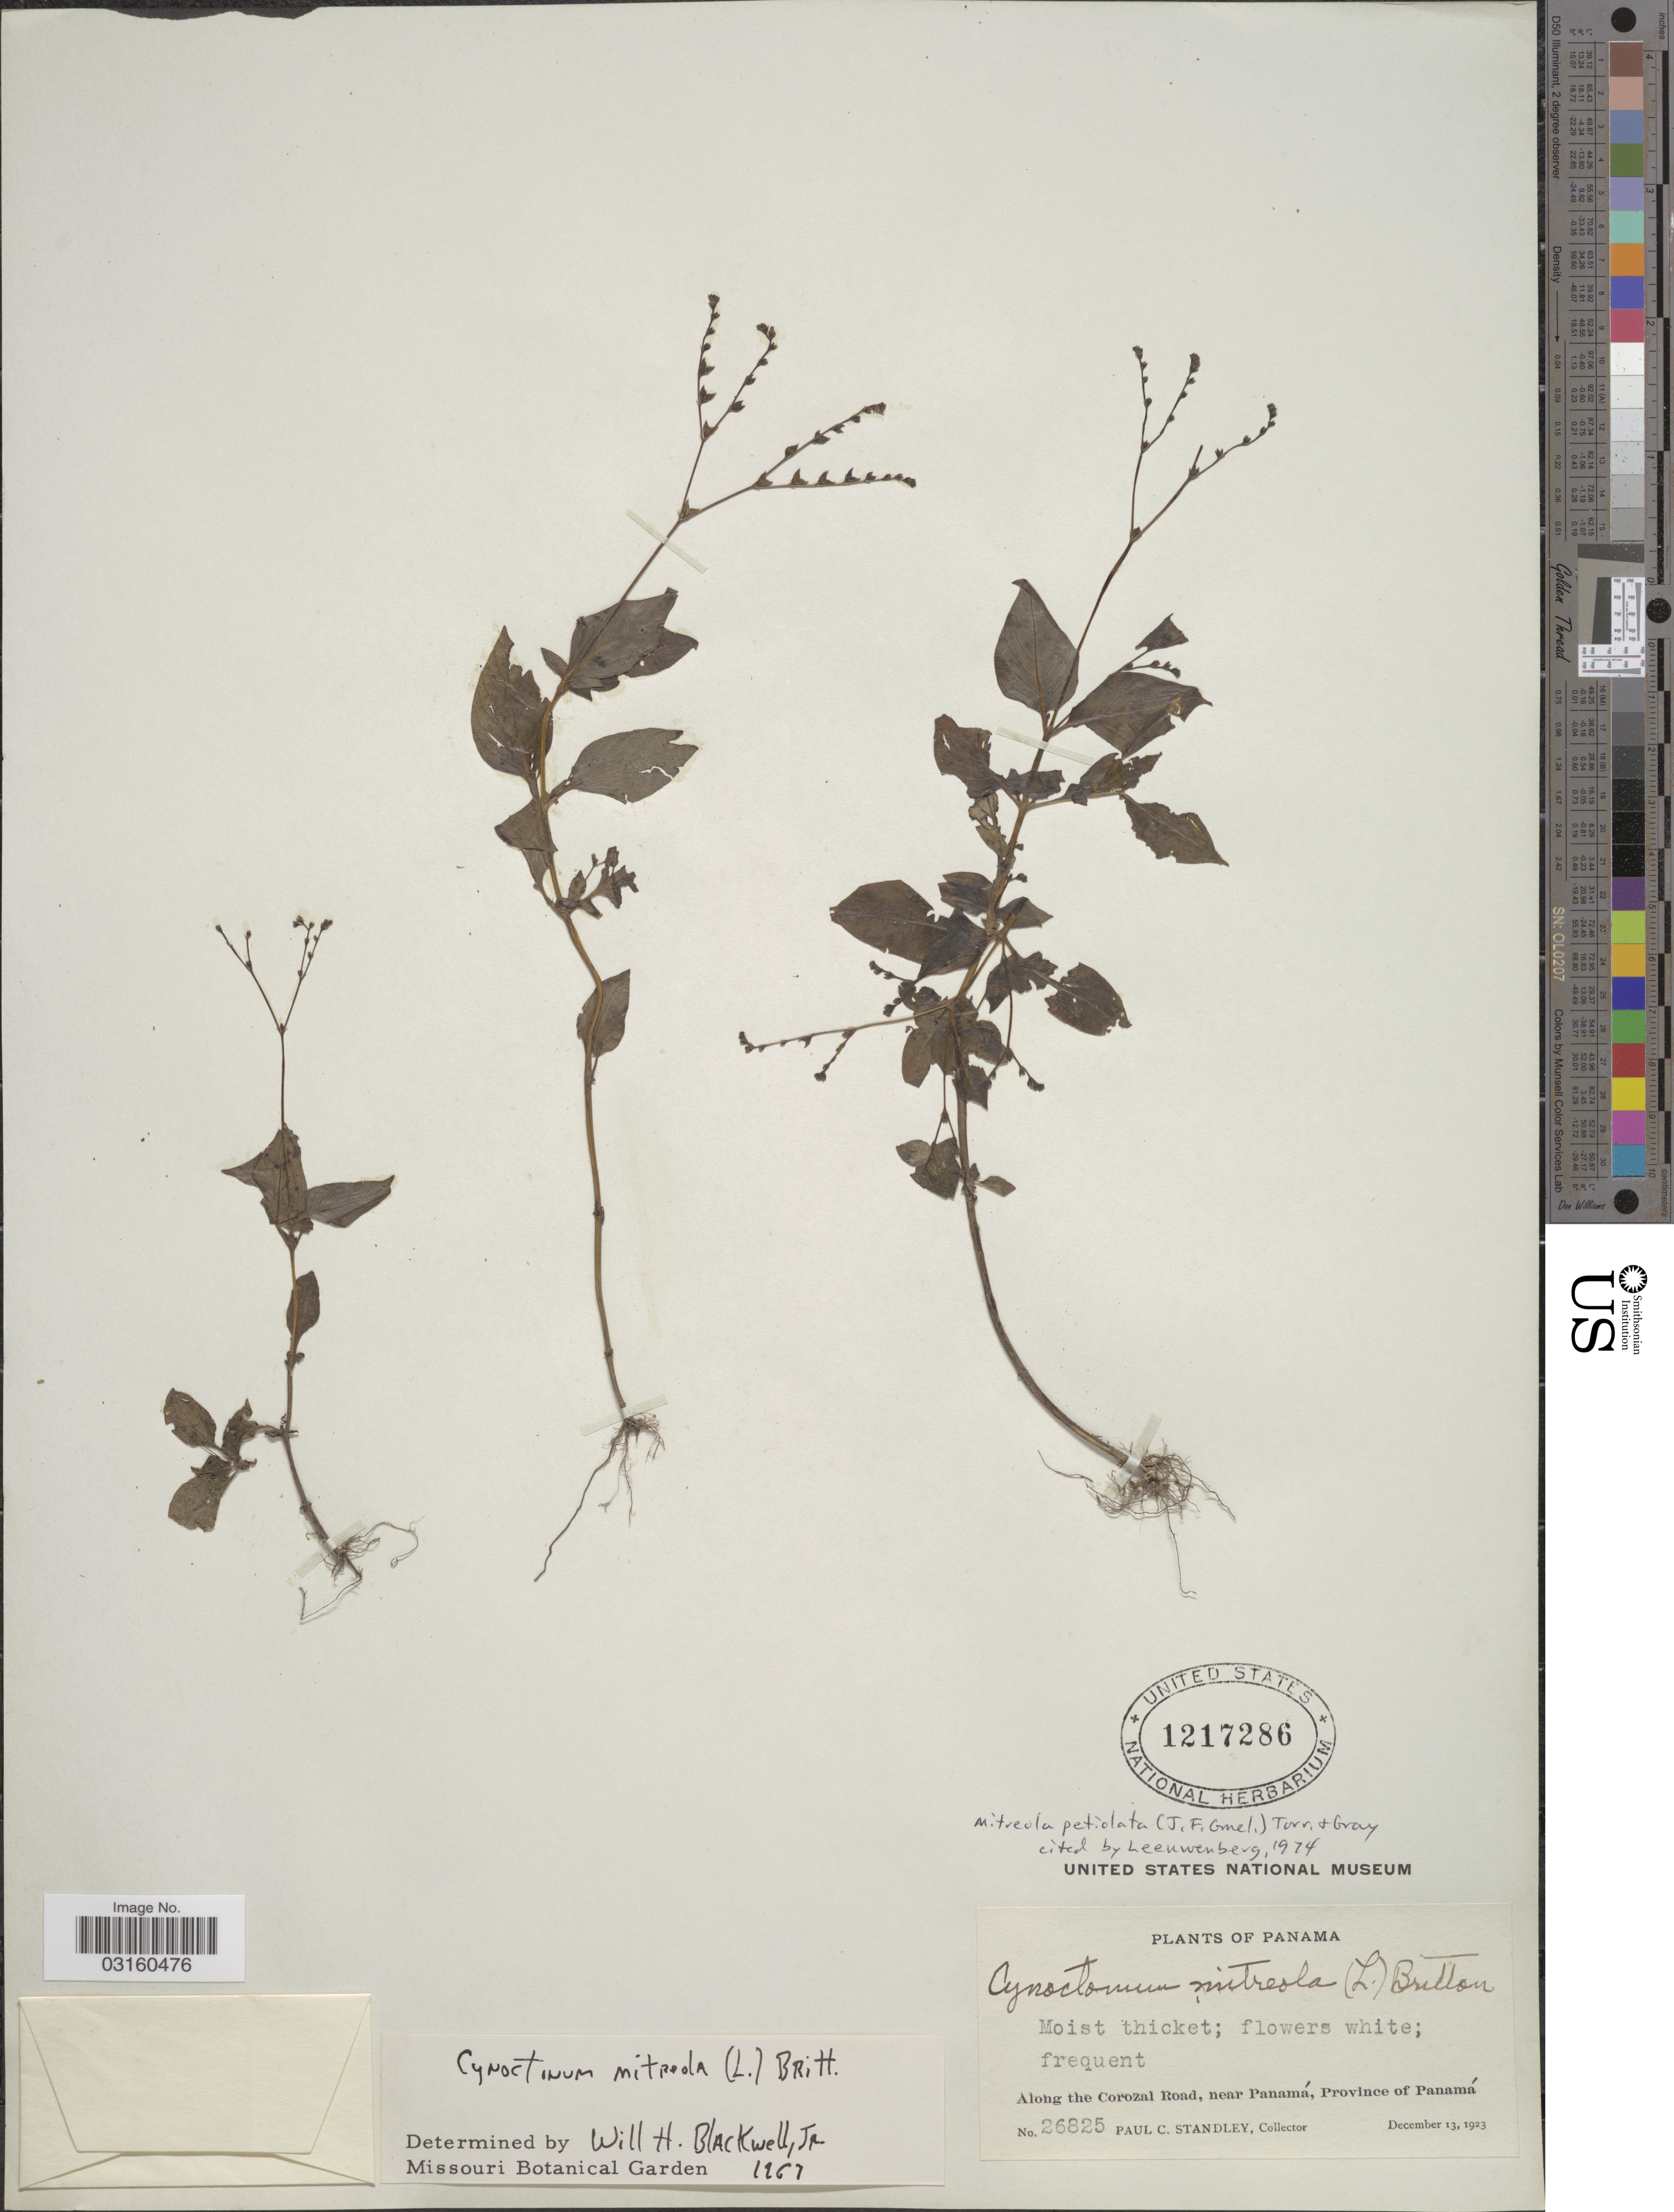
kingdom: Plantae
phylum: Tracheophyta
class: Magnoliopsida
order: Gentianales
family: Loganiaceae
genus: Mitreola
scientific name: Mitreola petiolata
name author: (J.F. Gmel.) Torr. & A. Gray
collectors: P. C. Standley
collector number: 26825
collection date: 1923-12-13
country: Panama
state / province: Panamá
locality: Along the Corozal Road, near Panamá.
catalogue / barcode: US 1217286